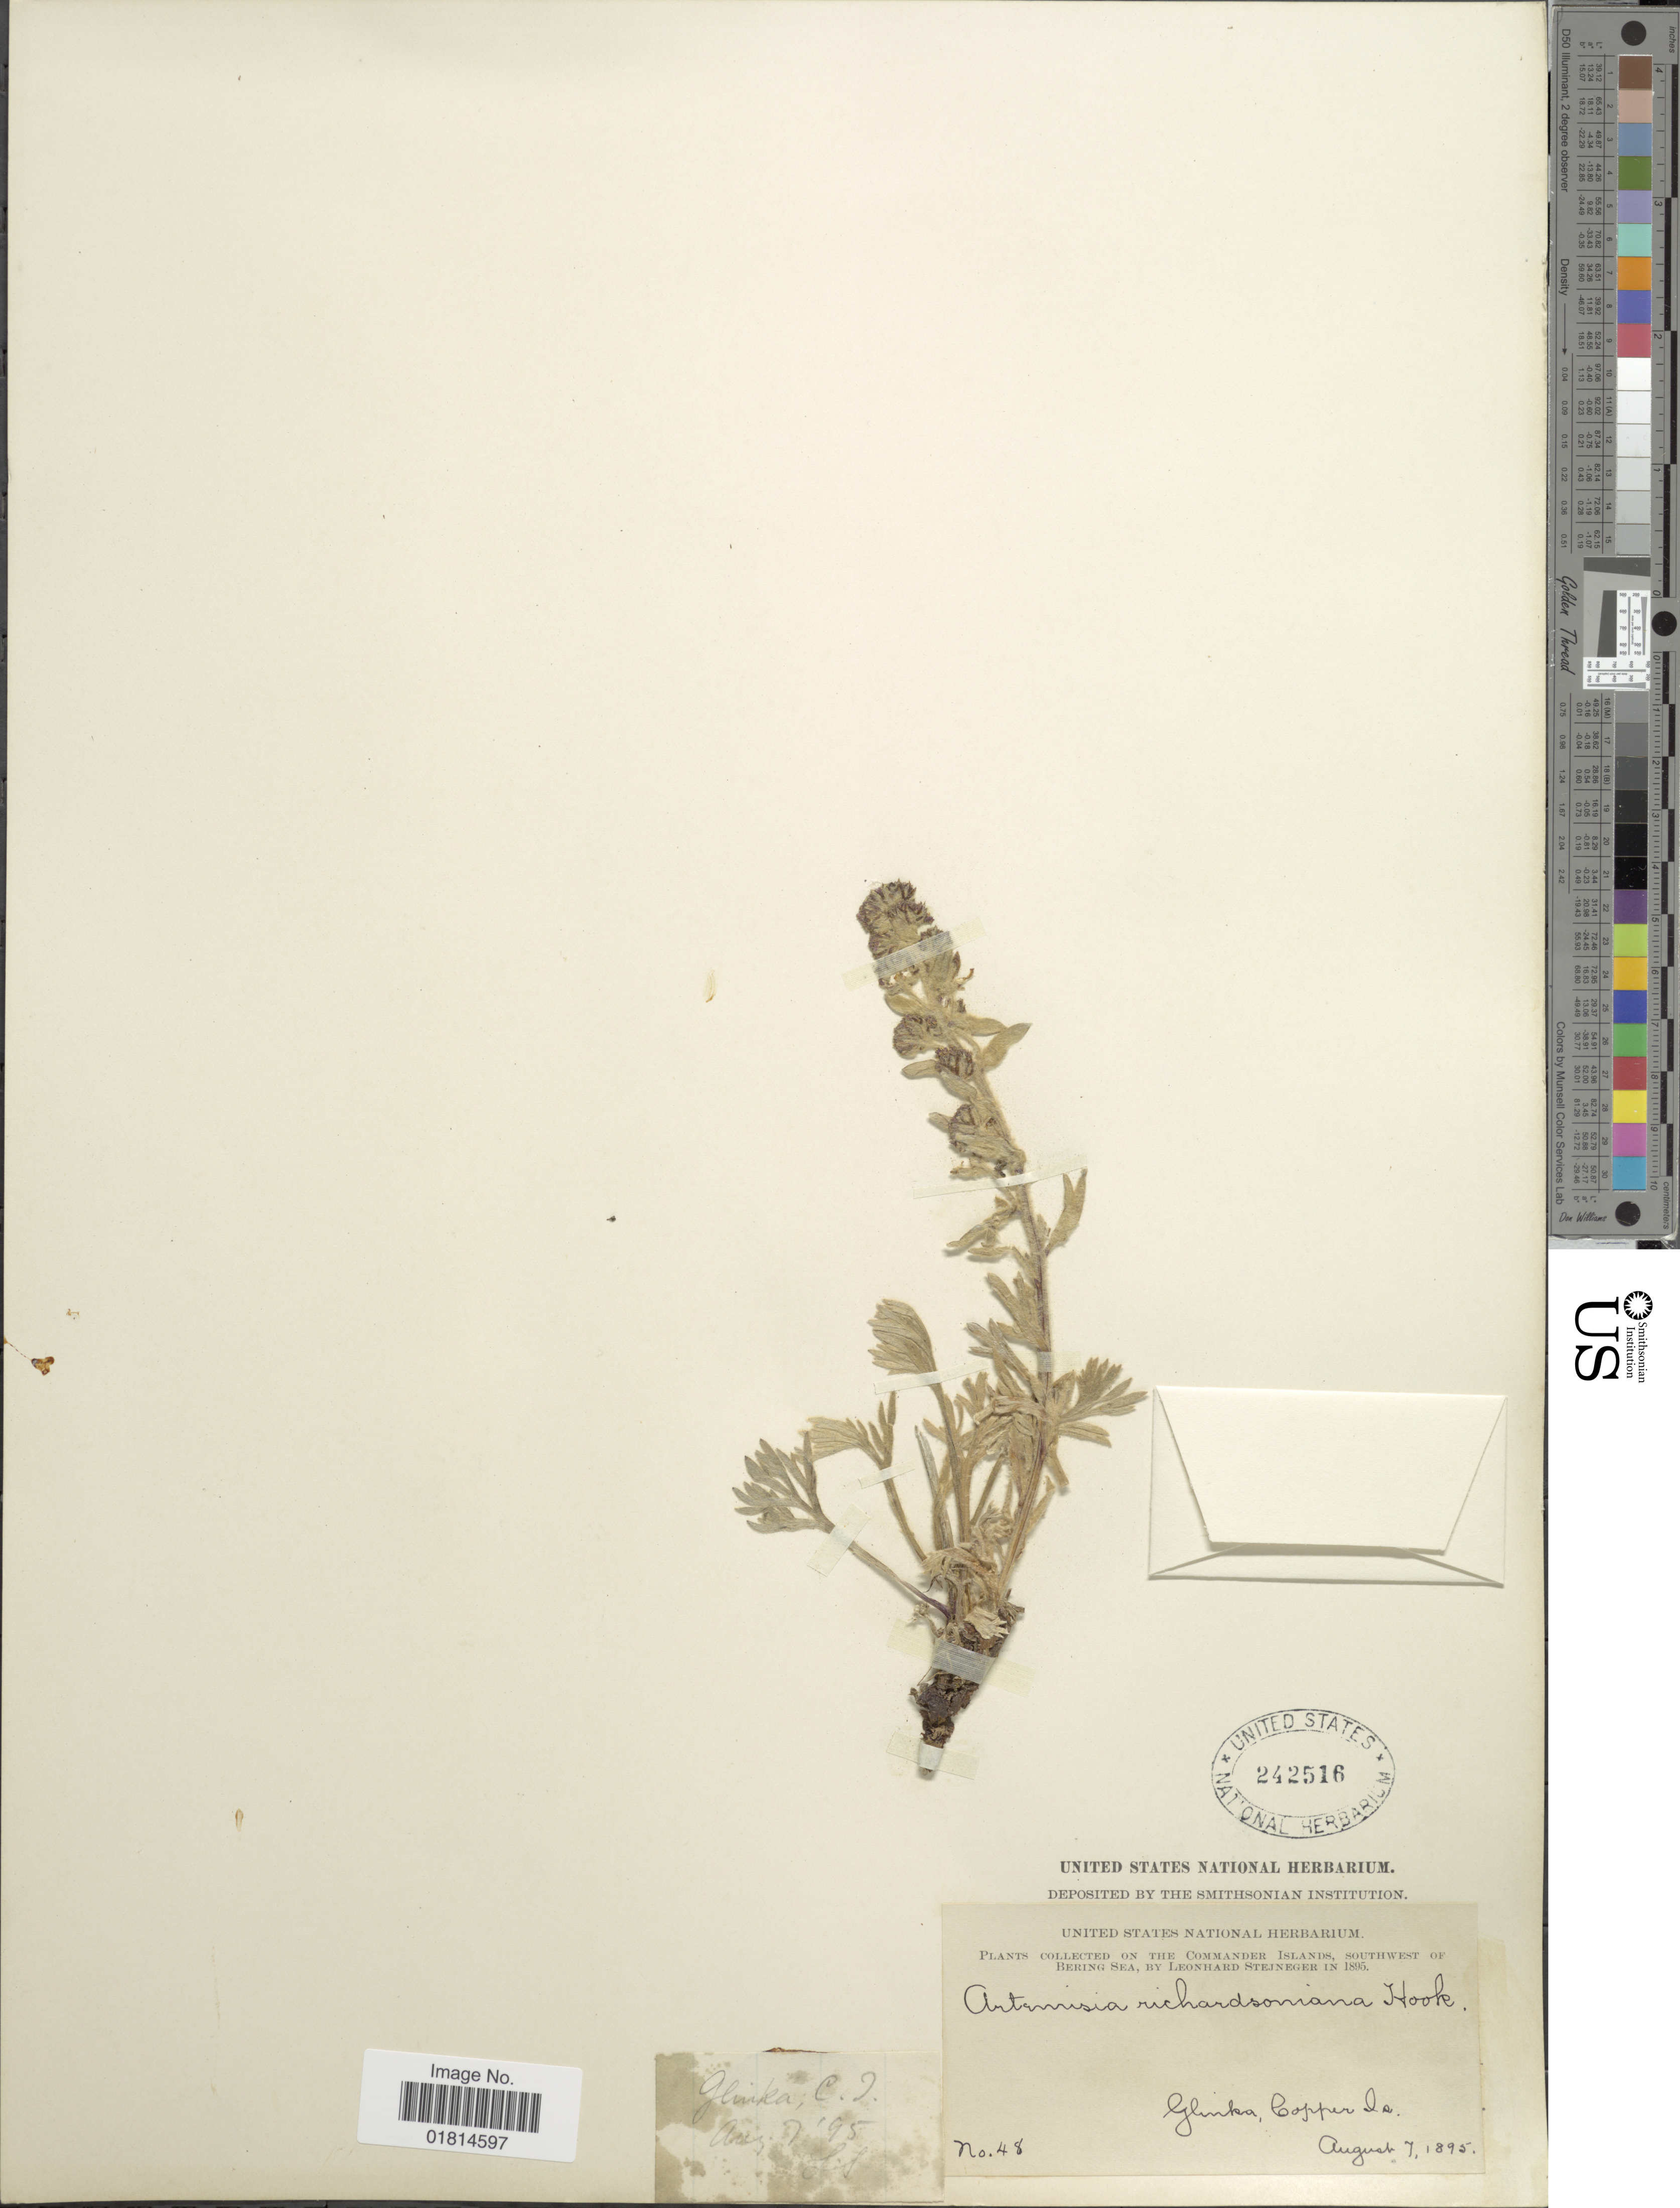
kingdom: Plantae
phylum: Tracheophyta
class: Magnoliopsida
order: Asterales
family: Asteraceae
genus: Artemisia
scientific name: Artemisia borealis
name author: Pall.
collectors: L. Stejneger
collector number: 48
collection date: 1895-08-07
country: Russian Federation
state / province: Kamchatka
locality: Commander Islands, Southwest of Bering Sea. Glinka, Copper Is.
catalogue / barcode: US 242516